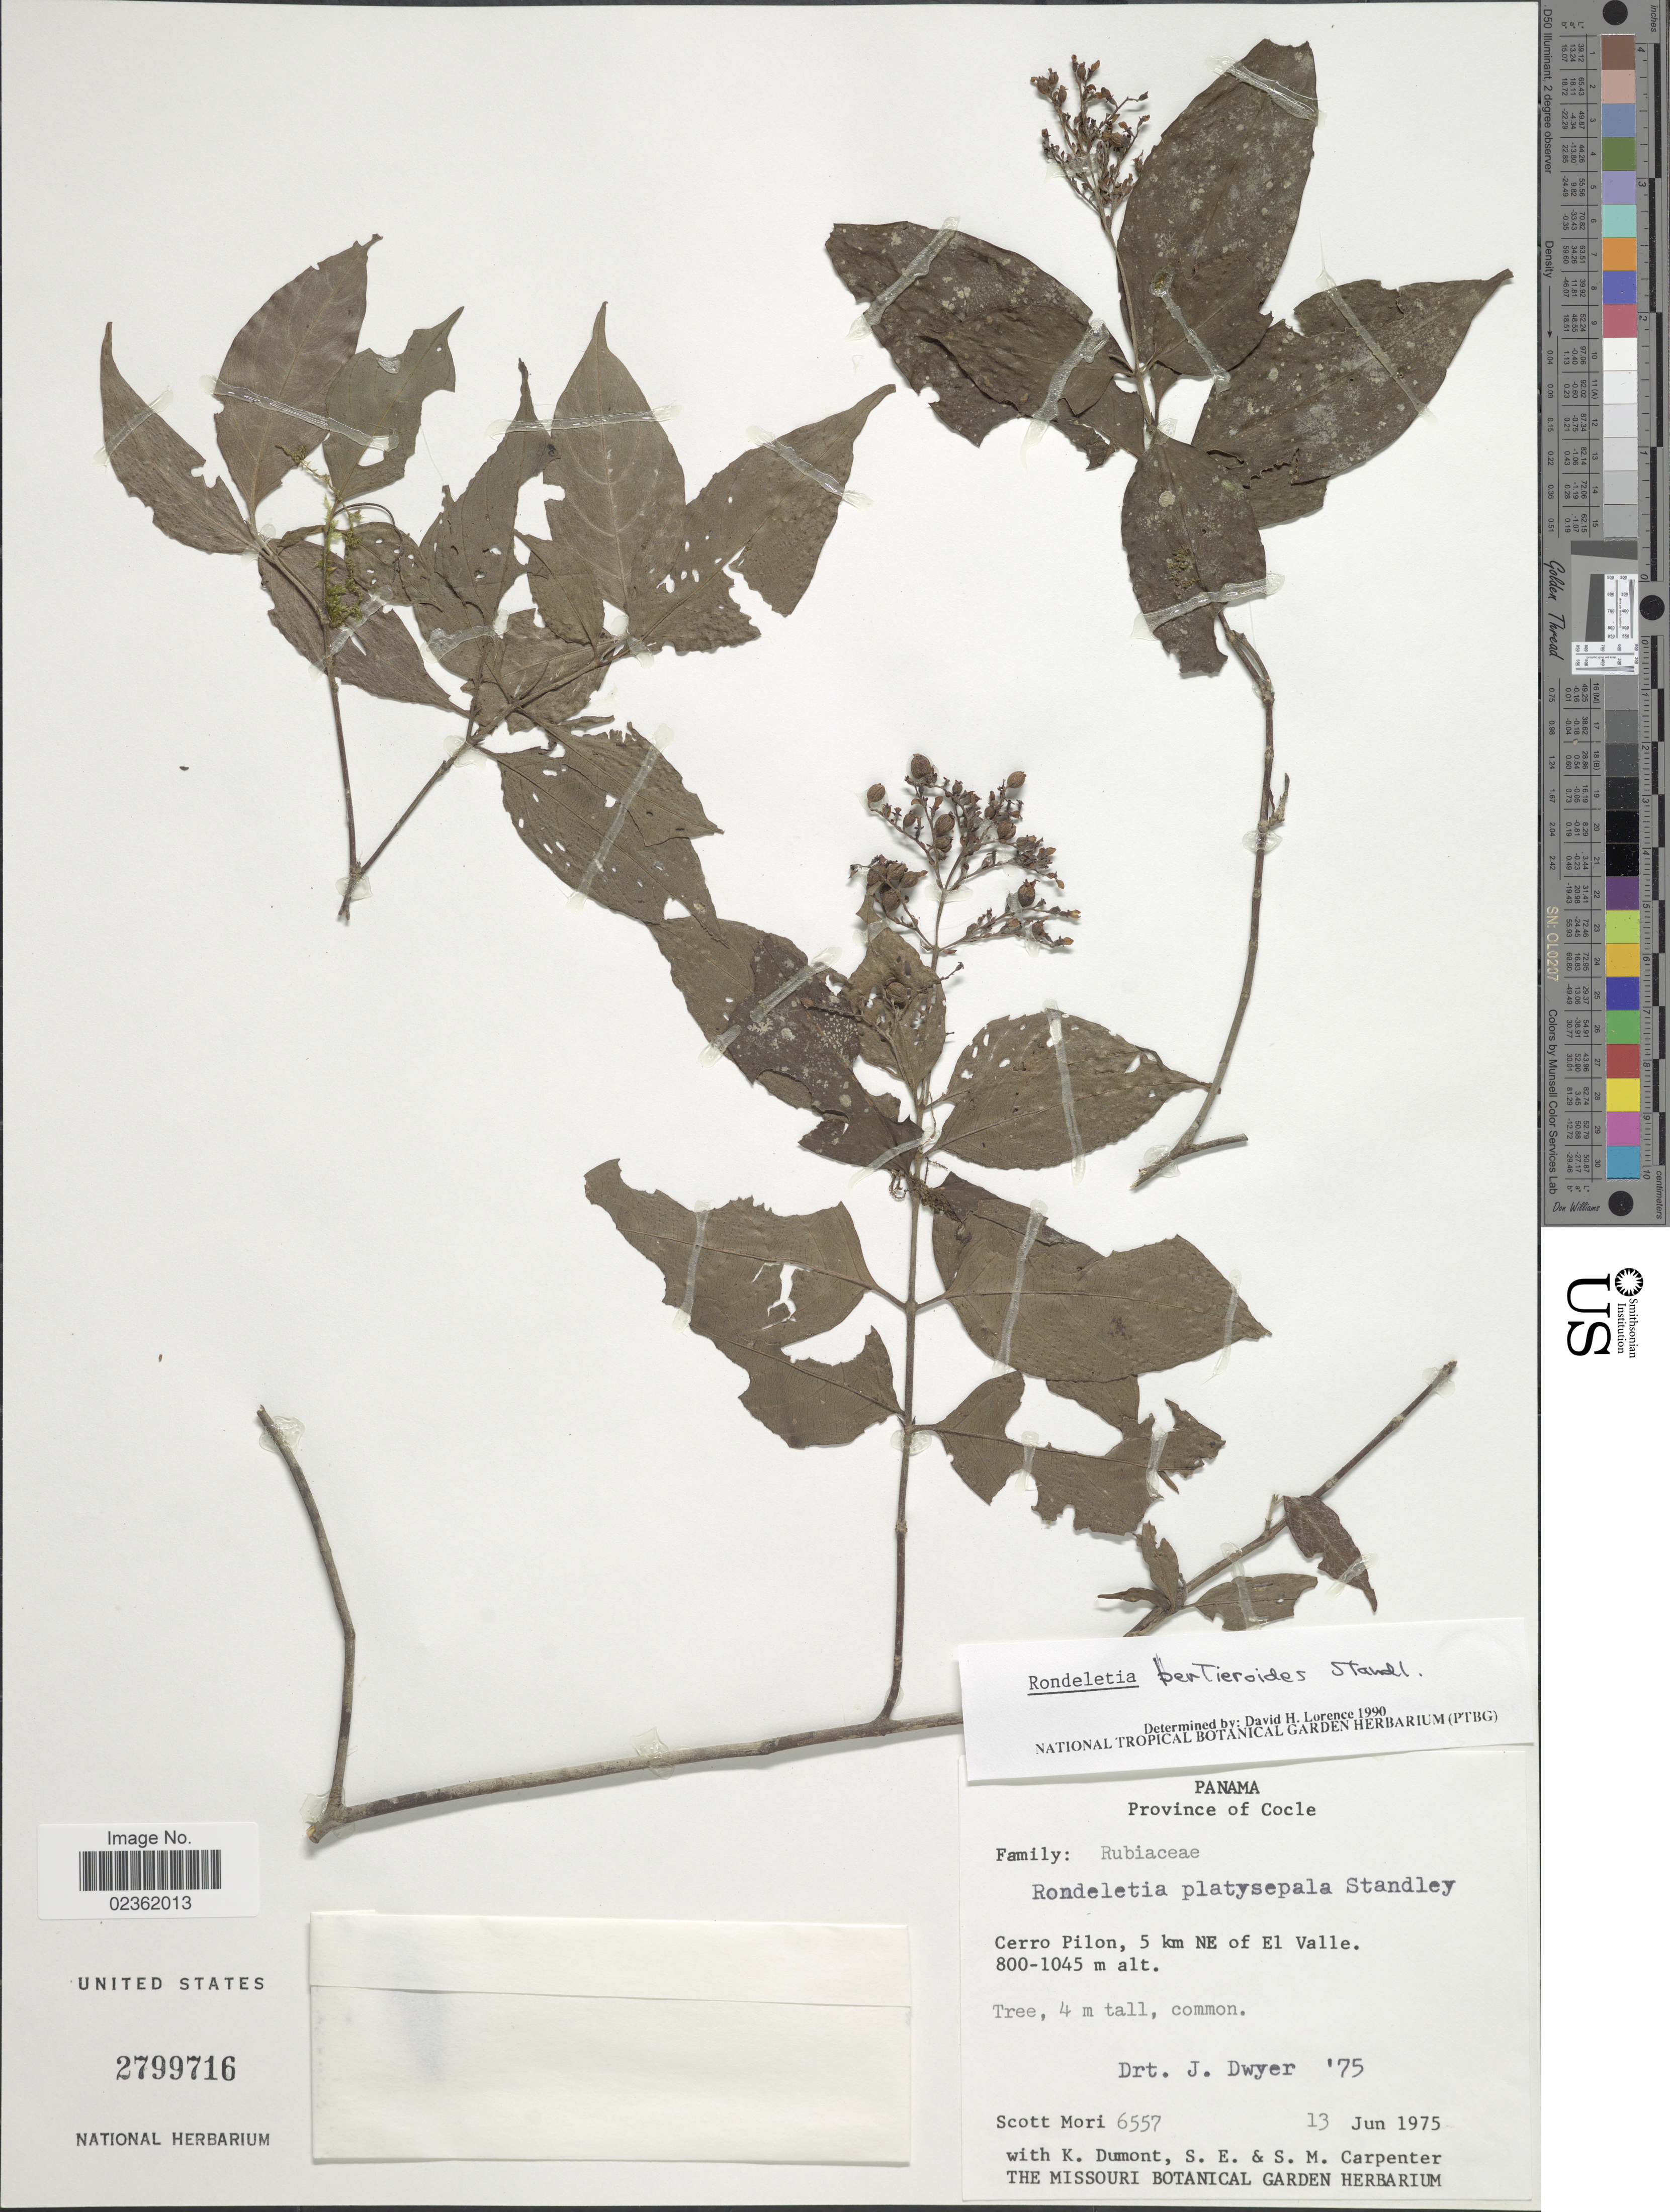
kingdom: Plantae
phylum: Tracheophyta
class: Magnoliopsida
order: Gentianales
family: Rubiaceae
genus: Rondeletia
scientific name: Rondeletia bertieroides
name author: Standl.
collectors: S. Mori, K. P. Dumont, S. Carpenter & S. Carpenter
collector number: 6557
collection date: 1975-06-13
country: Panama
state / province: Coclé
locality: Cerro Pilon, 5 km NE of El Valle.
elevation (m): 800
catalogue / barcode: US 2799716